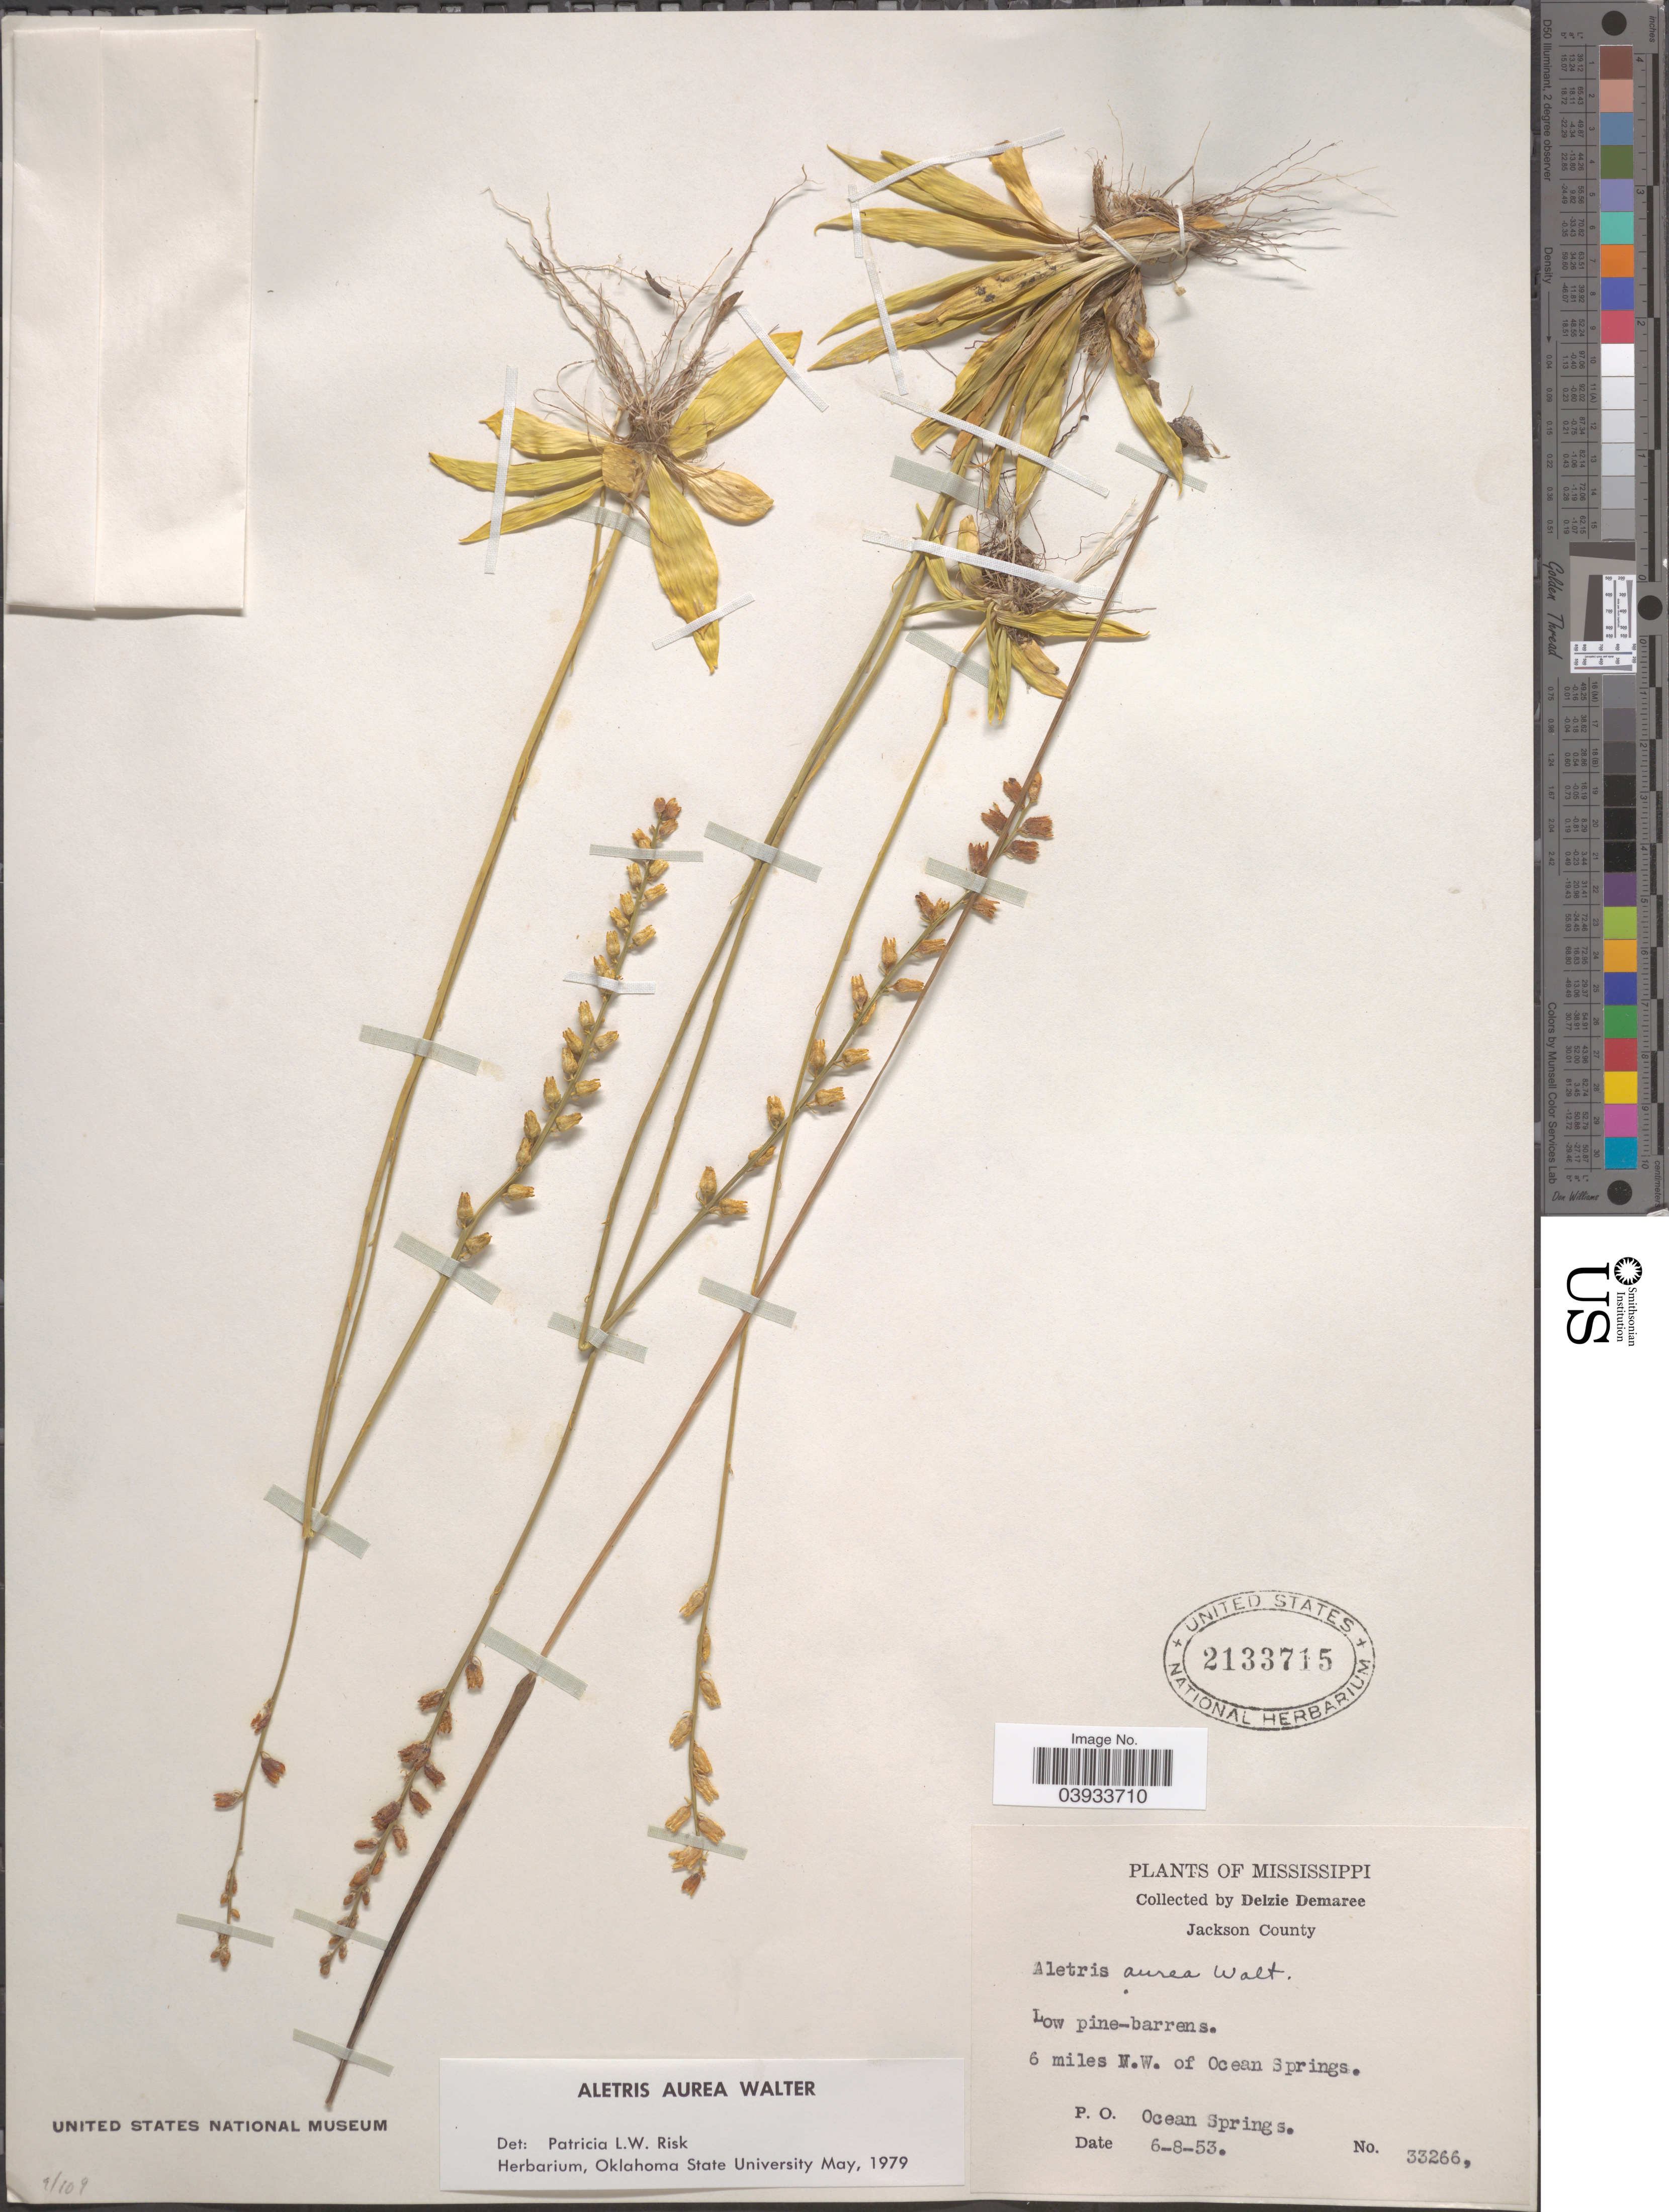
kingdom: Plantae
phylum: Tracheophyta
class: Liliopsida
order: Dioscoreales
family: Nartheciaceae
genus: Aletris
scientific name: Aletris aurea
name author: Walter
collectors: D. Demaree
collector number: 33266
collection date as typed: Transcribed d/m/y: 8/6/53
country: United States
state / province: Mississippi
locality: Jackson County. 6 miles N.W. of Ocean Springs.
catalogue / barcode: US 2133715